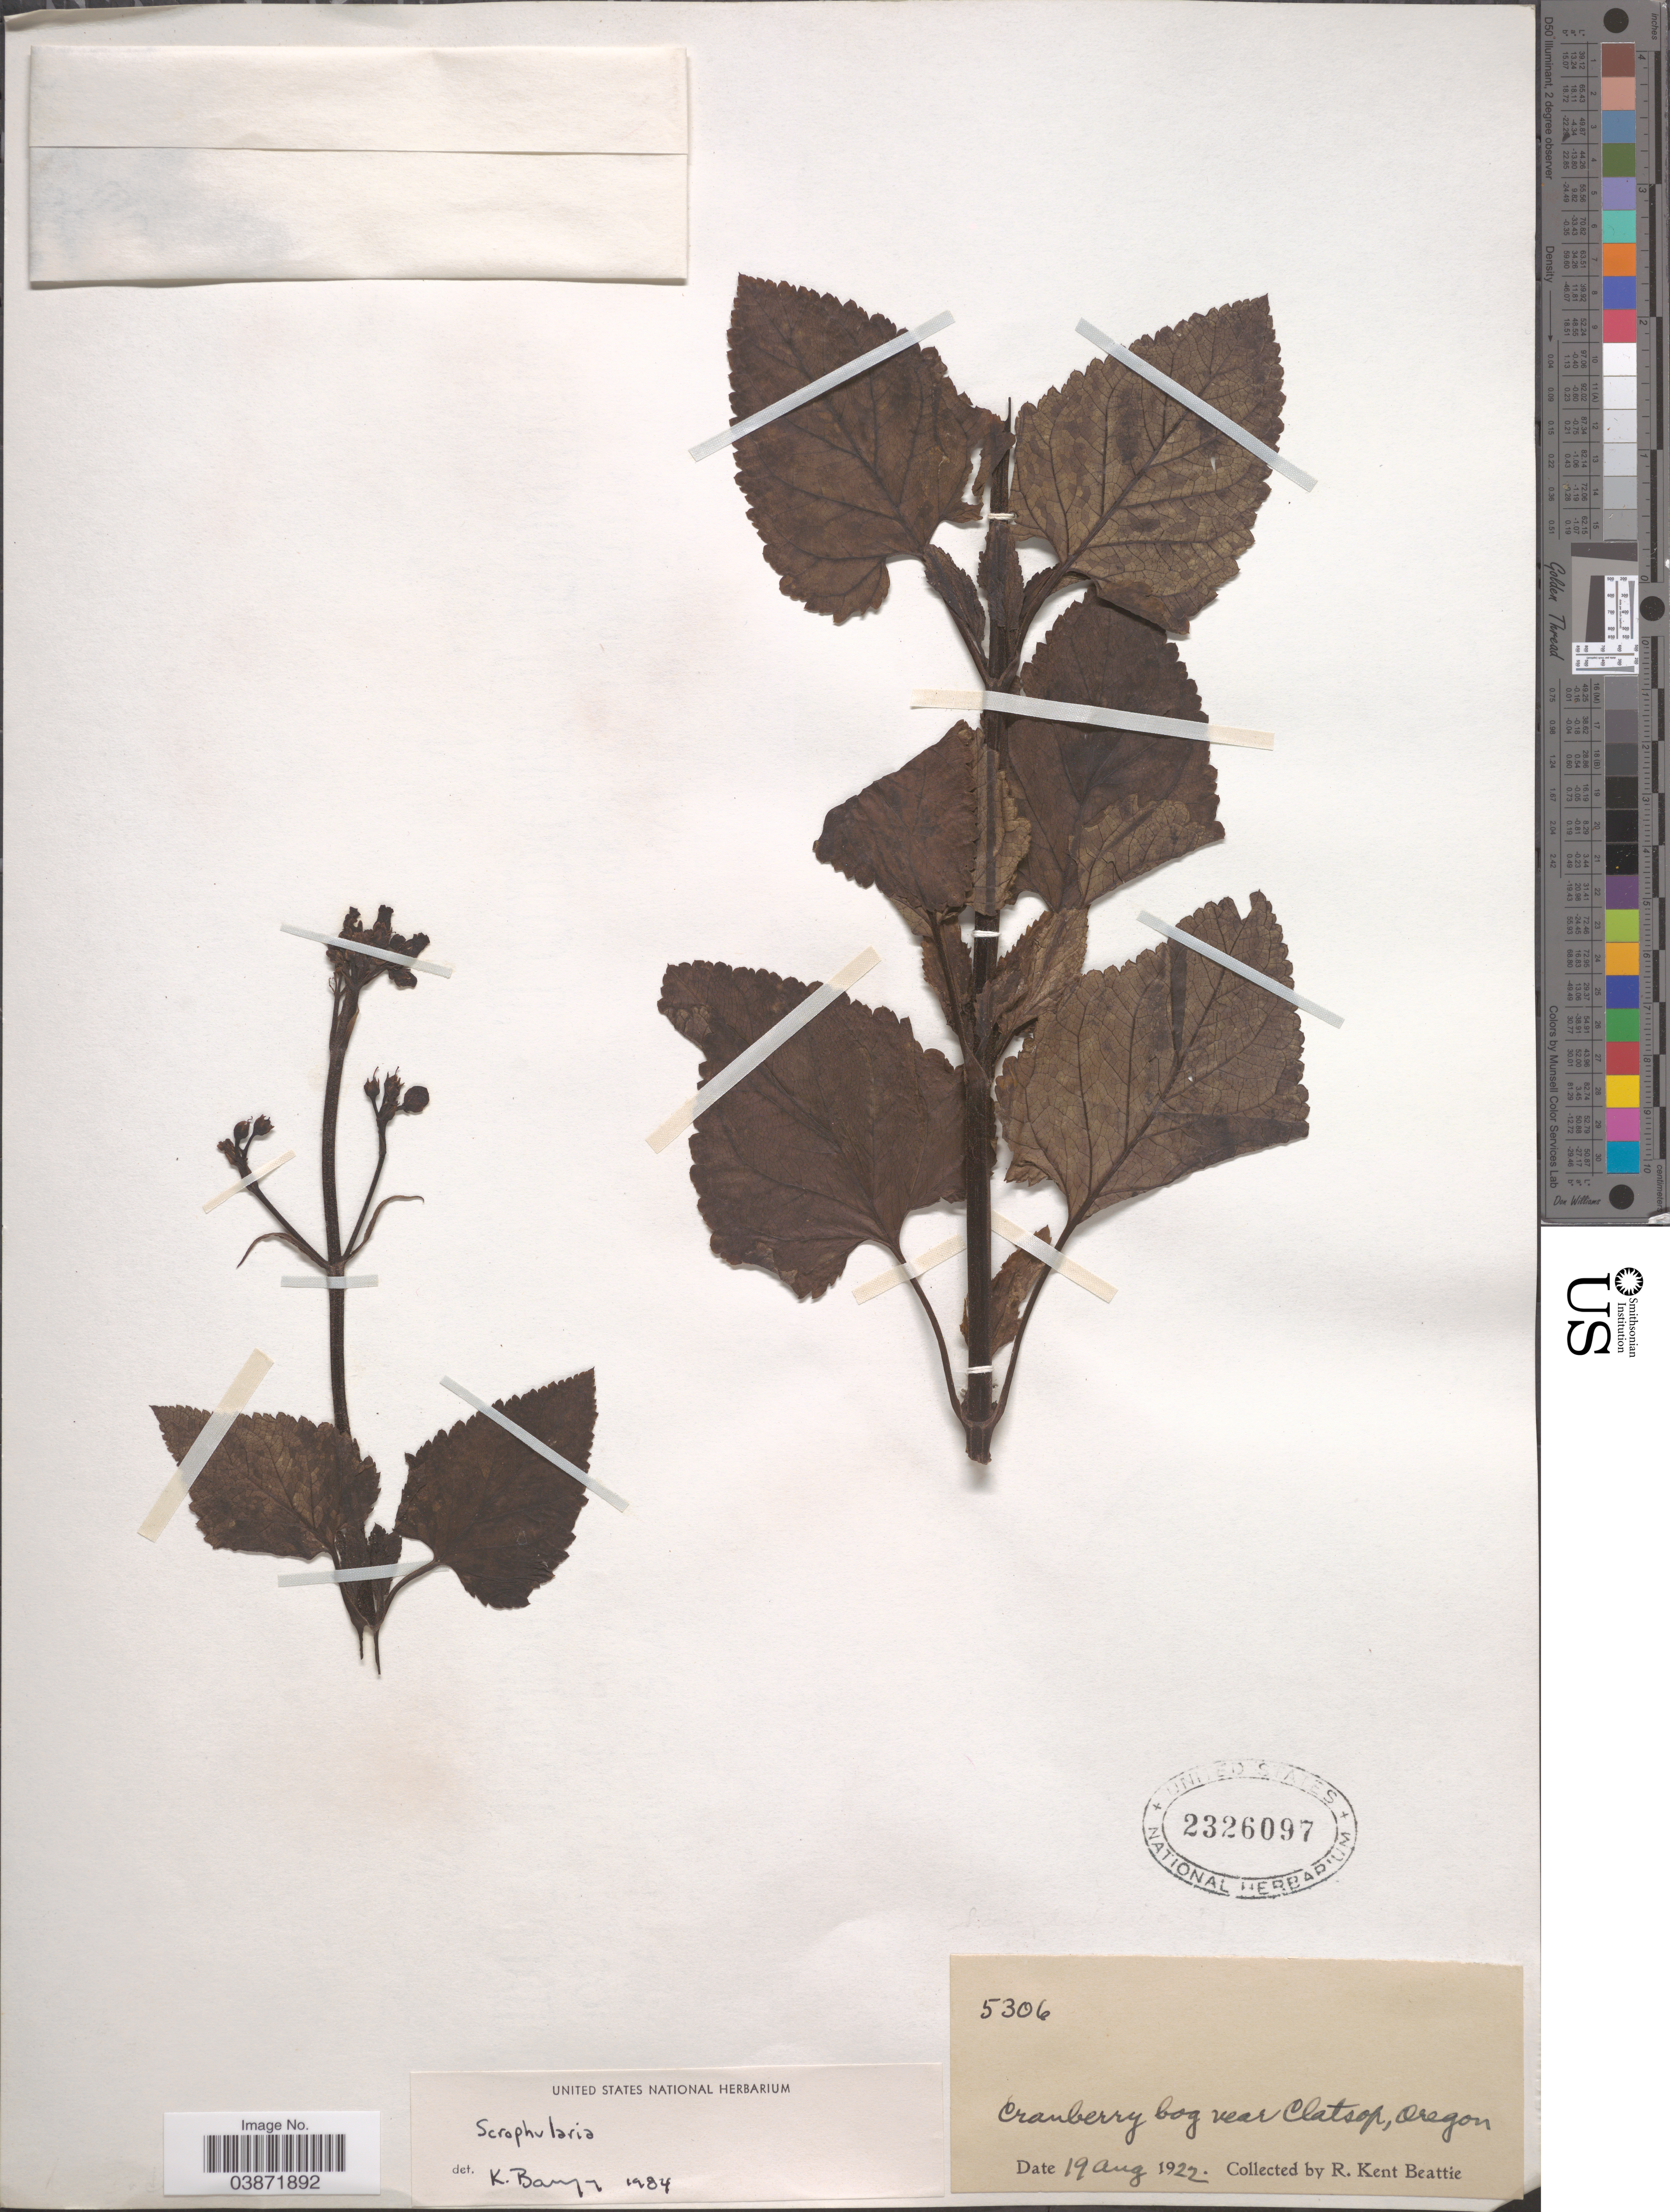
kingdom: Plantae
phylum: Tracheophyta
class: Magnoliopsida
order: Lamiales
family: Scrophulariaceae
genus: Scrophularia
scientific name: Scrophularia californica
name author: Cham. & Schltdl.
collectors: R. K. Beattie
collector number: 5306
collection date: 1922-08-19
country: United States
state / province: Oregon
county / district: Clatsop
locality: Cranberry bog near Clatsop.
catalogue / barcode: US 2326097